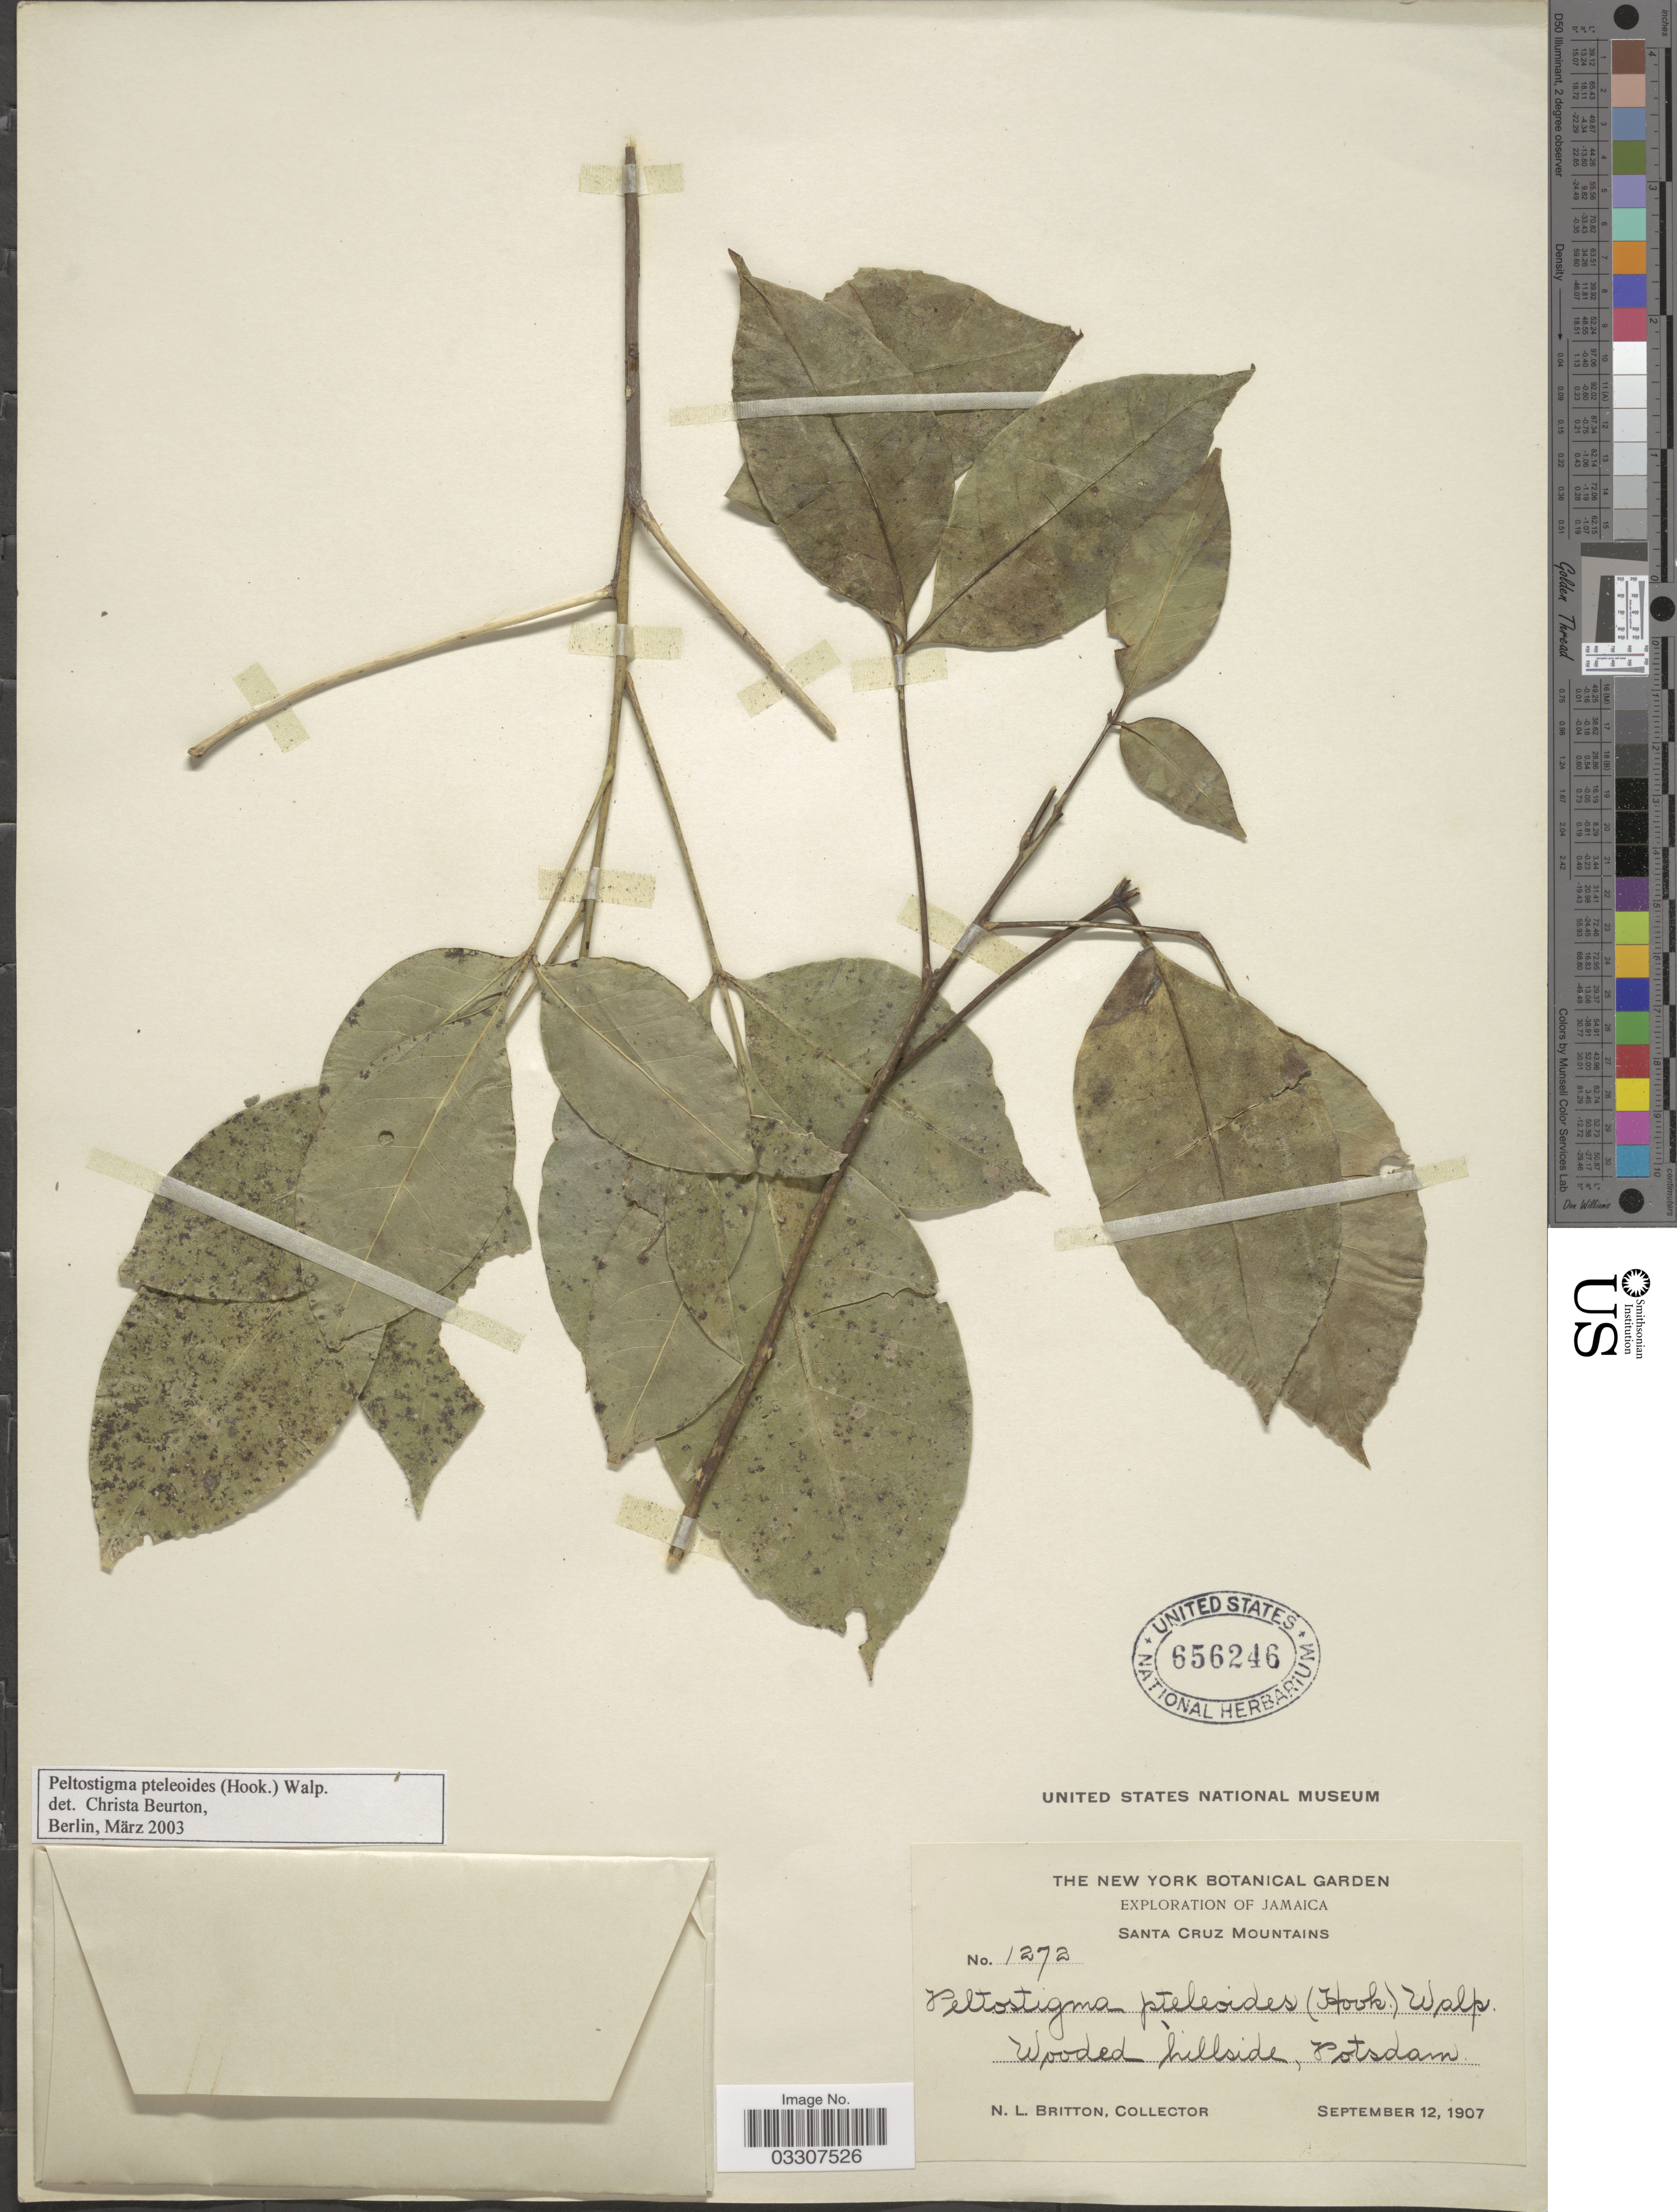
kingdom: Plantae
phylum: Tracheophyta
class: Magnoliopsida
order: Sapindales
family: Rutaceae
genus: Peltostigma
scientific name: Peltostigma pteleoides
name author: (Hook.) Walp.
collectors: N. Britton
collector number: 1272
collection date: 1907-09-12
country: Jamaica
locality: Santa Cruz Mountains. Wooded hillside, Potsdam.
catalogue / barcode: US 656246